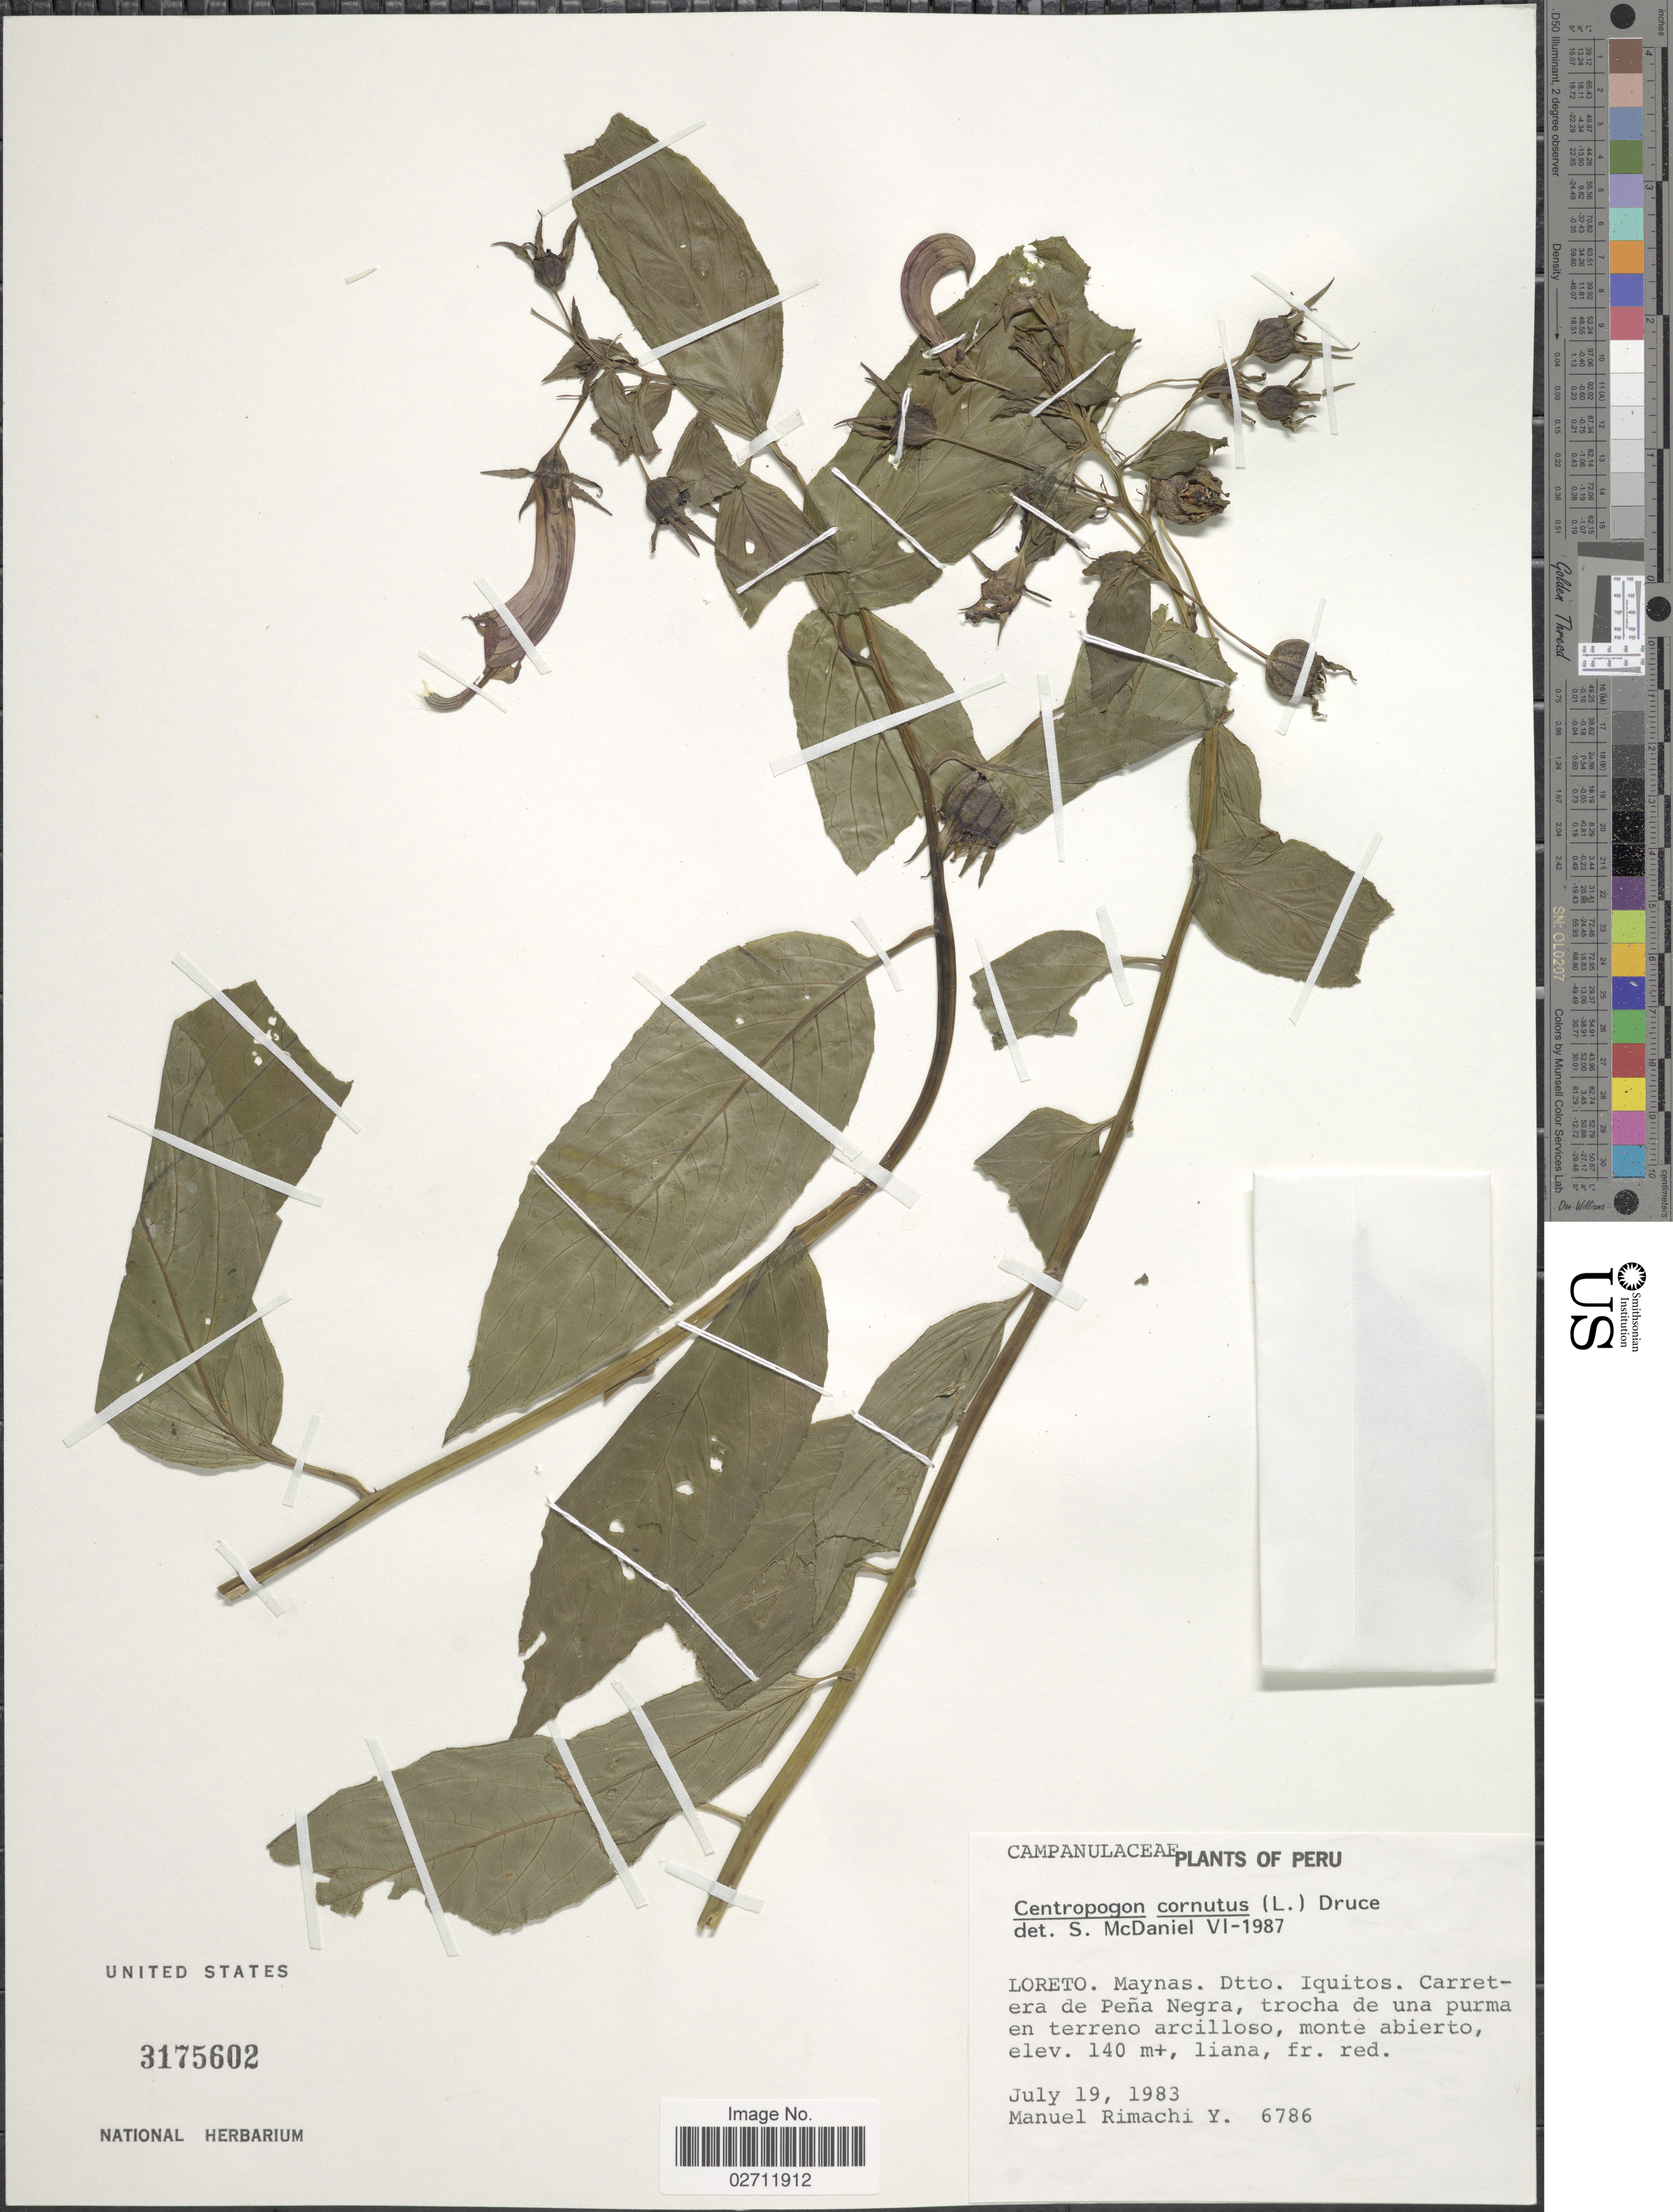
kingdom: Plantae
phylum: Tracheophyta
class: Magnoliopsida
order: Asterales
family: Campanulaceae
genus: Centropogon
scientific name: Centropogon cornutus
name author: (L.) Druce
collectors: M. Rimachi Y.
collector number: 6786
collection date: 1983-07-19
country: Peru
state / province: Loreto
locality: Maynas, Dtto. Iquitos, Carretera de Pena Negra, trocha de una purma en terreno arcilloso, monte abierto.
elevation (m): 140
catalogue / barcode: US 3175602